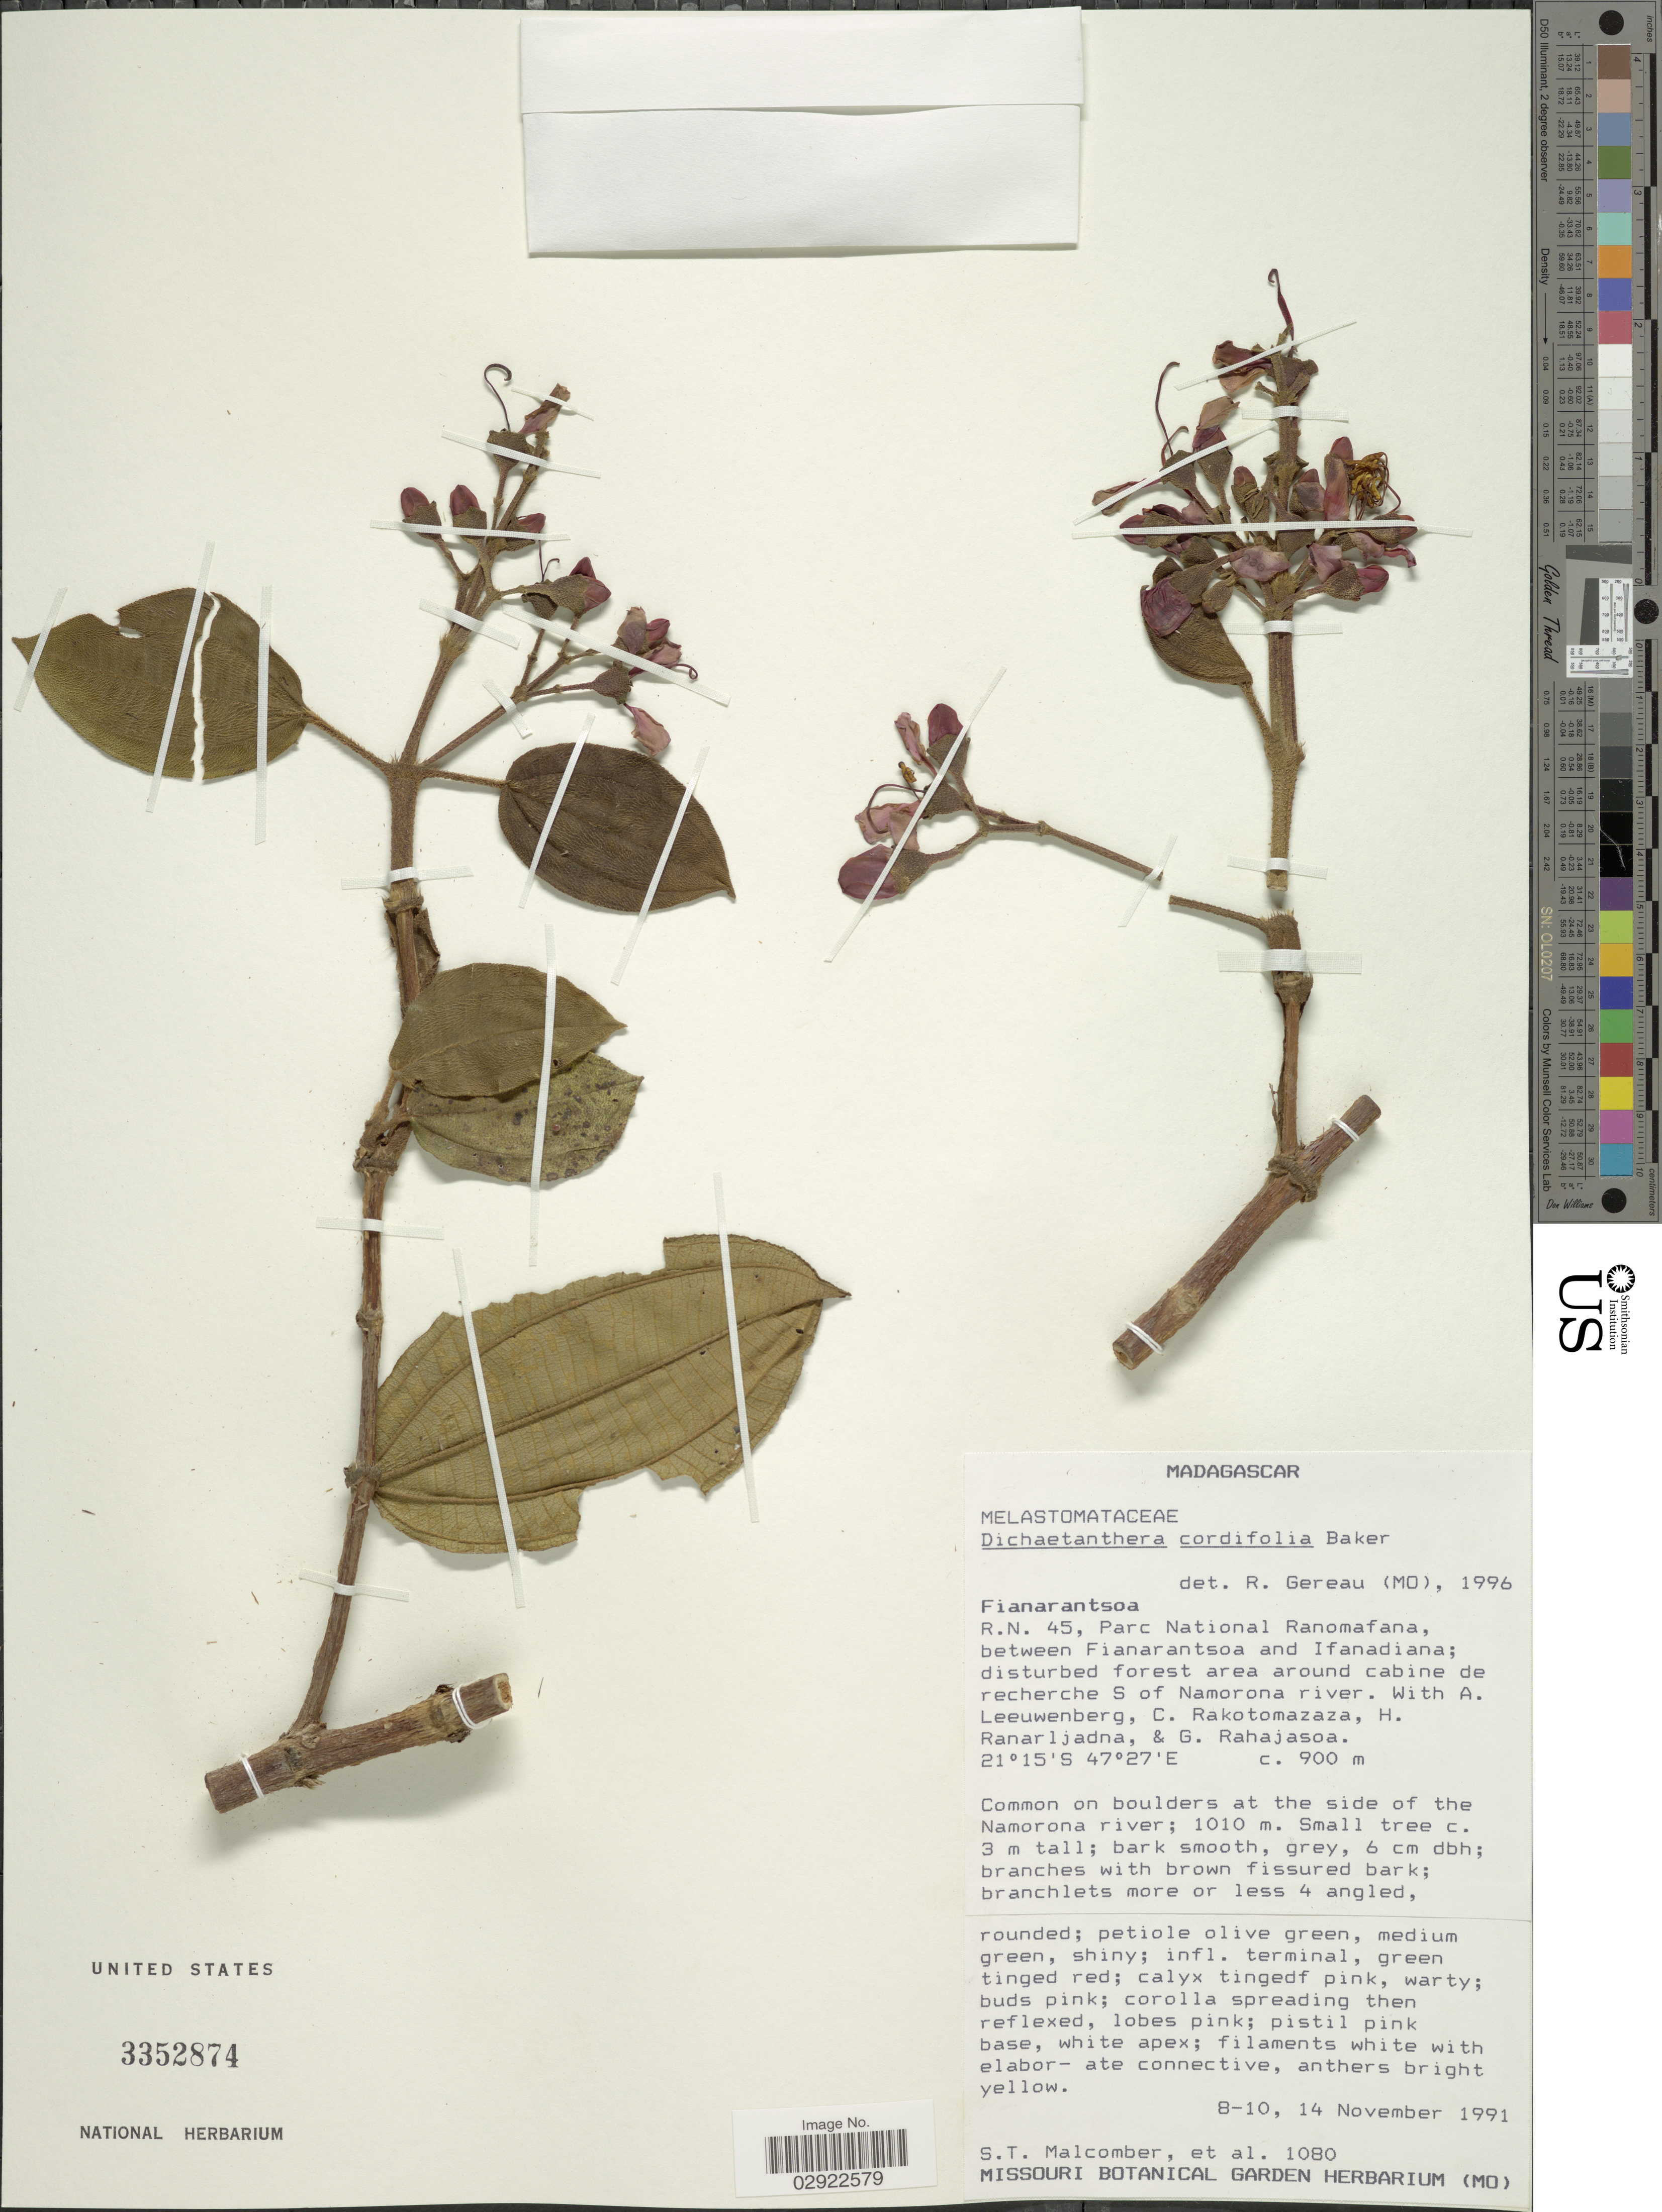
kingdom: Plantae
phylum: Tracheophyta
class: Magnoliopsida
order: Myrtales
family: Melastomataceae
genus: Dichaetanthera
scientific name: Dichaetanthera cordifolia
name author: Baker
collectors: S. T. Malcomber, A. Leeuwenberg, C. Rakotomazaza, H. Ranarljadna & G. Rahajasoa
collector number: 1080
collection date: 1991-11-08/1991-11-14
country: Madagascar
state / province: Vatovavy Fitovinany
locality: R.N. 45, Parc National Ranomafana, between Fianarantsoa and Ifanadiana; disturbed forest area around cabine de recherche S of Namorona river.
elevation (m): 900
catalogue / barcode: US 3352874